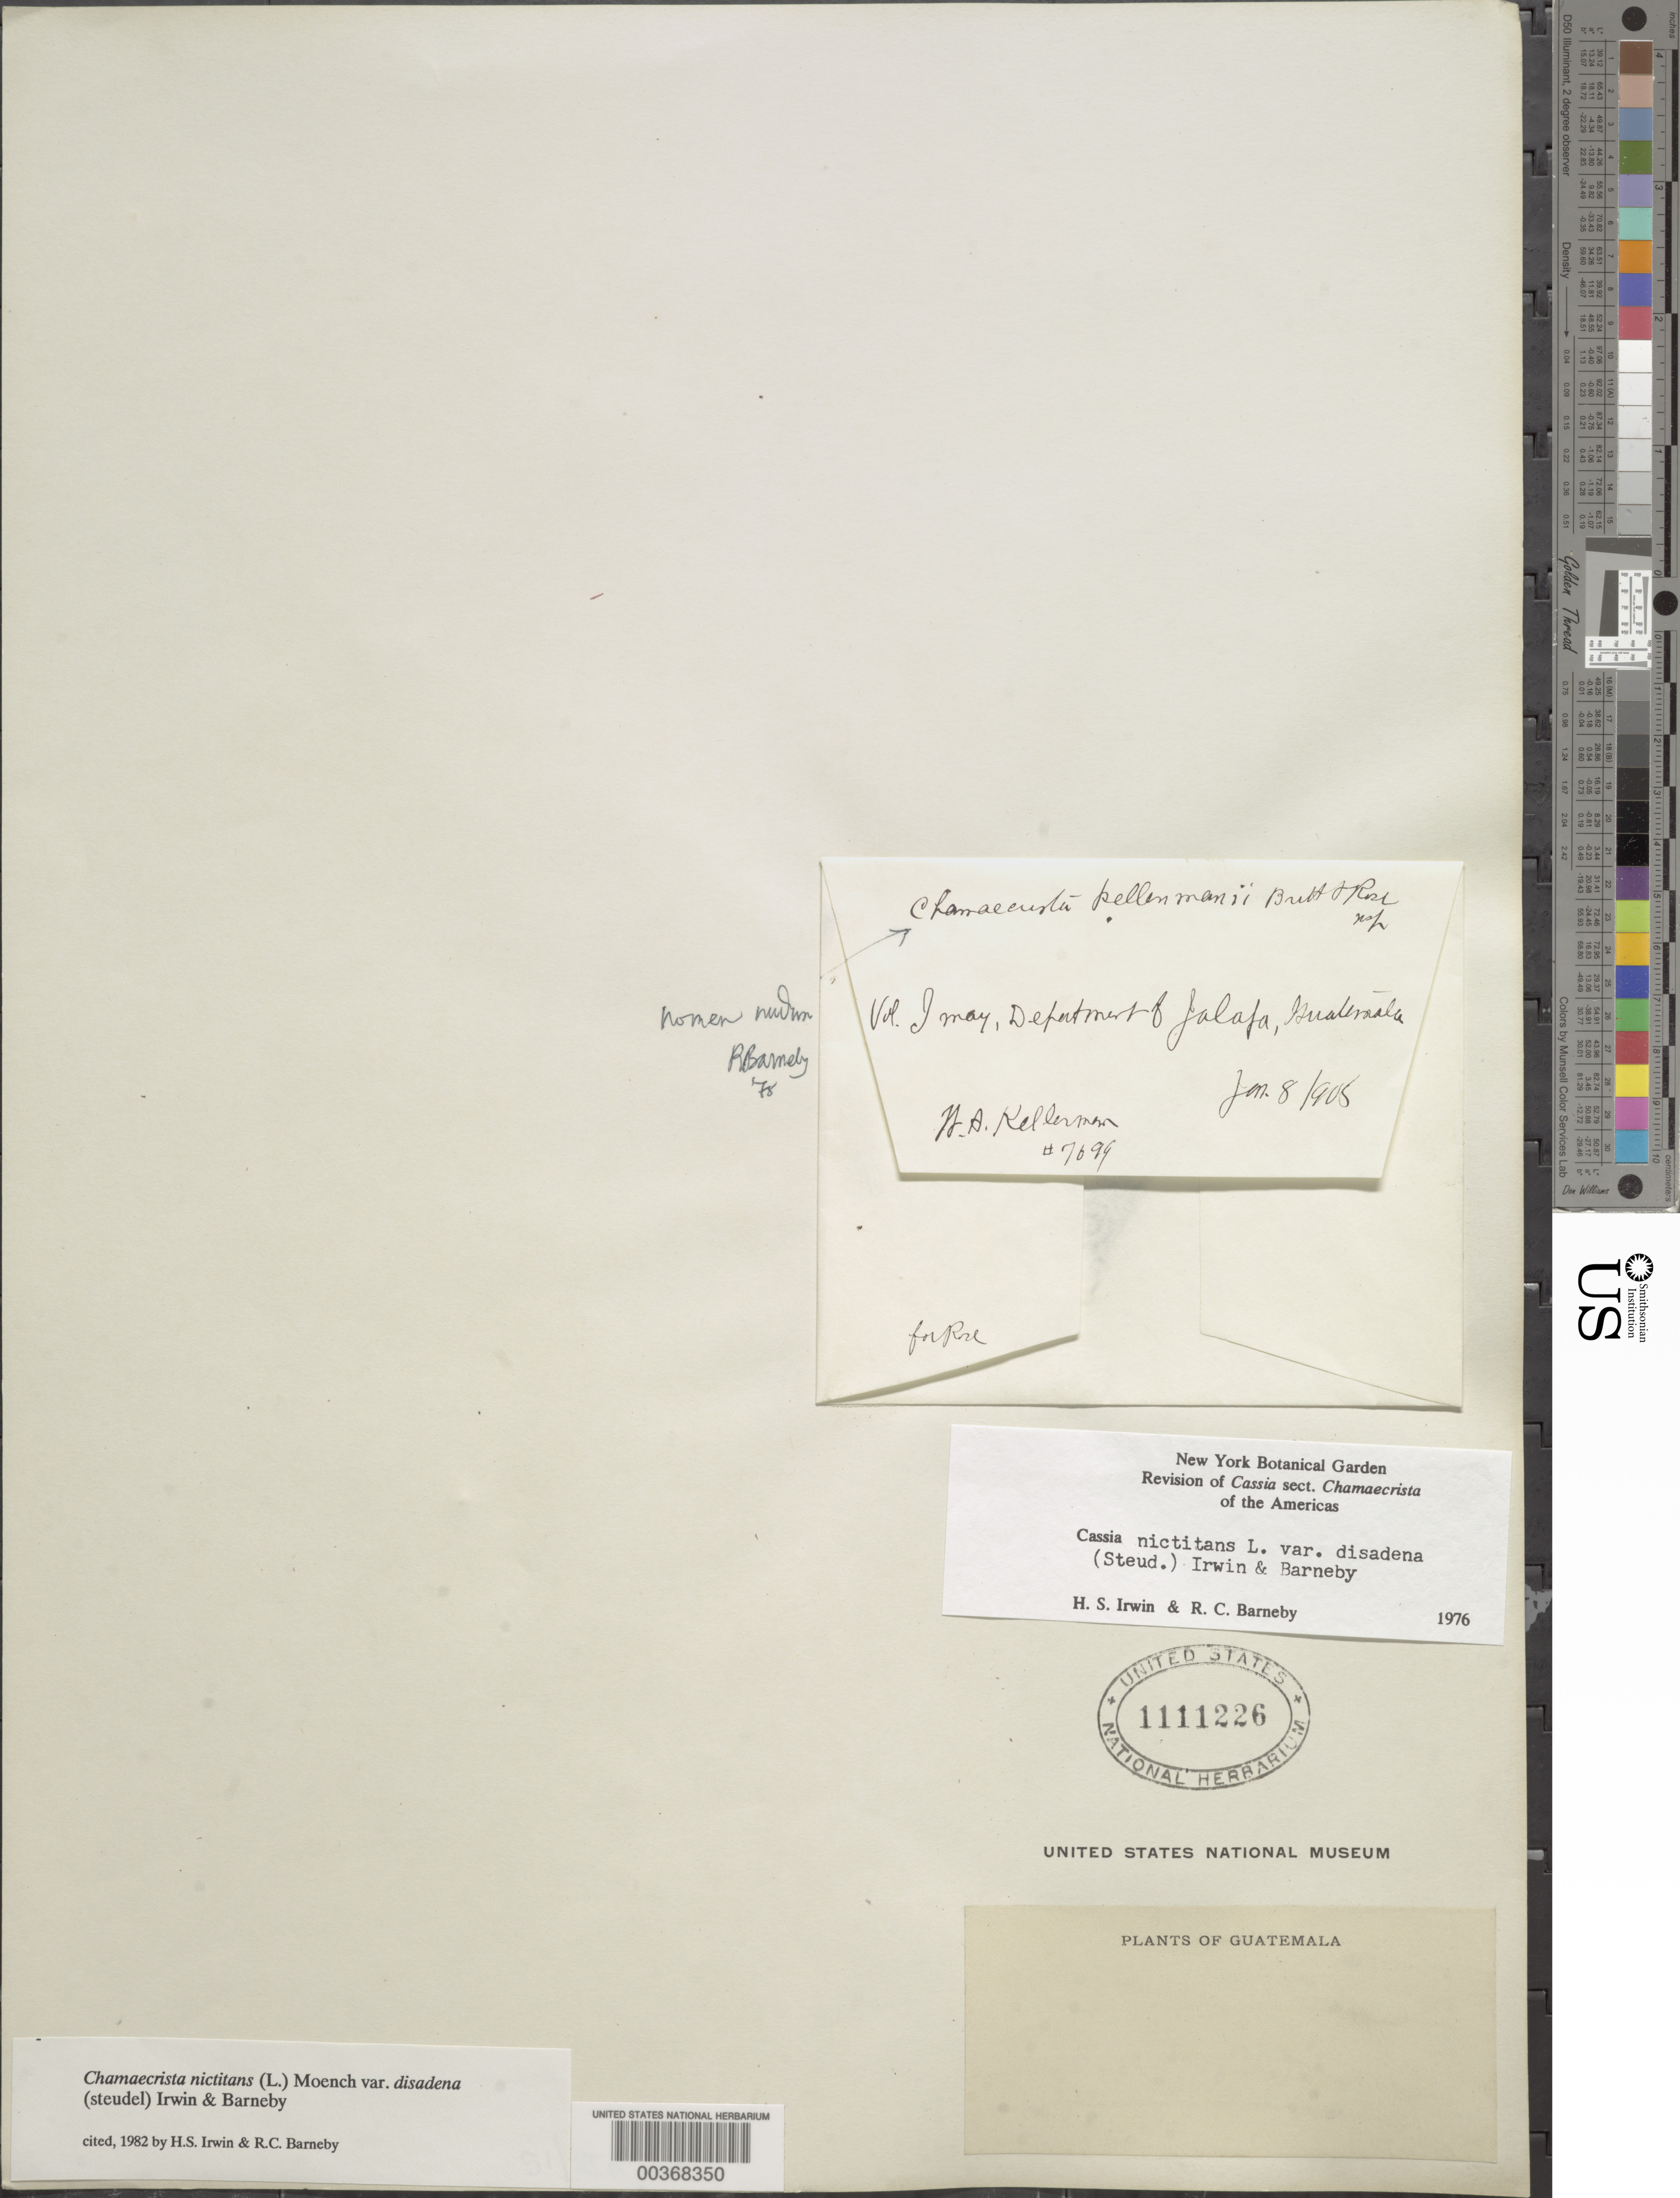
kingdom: Plantae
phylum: Tracheophyta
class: Magnoliopsida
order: Fabales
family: Fabaceae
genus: Chamaecrista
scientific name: Chamaecrista nictitans var. disadena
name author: (Steud.) H.S. Irwin & Barneby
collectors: W. A. Kellerman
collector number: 7699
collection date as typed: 08 Jan 1908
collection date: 1908-01-08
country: Guatemala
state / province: Jalapa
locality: Vol. Imay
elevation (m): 1524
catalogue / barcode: US 1111226